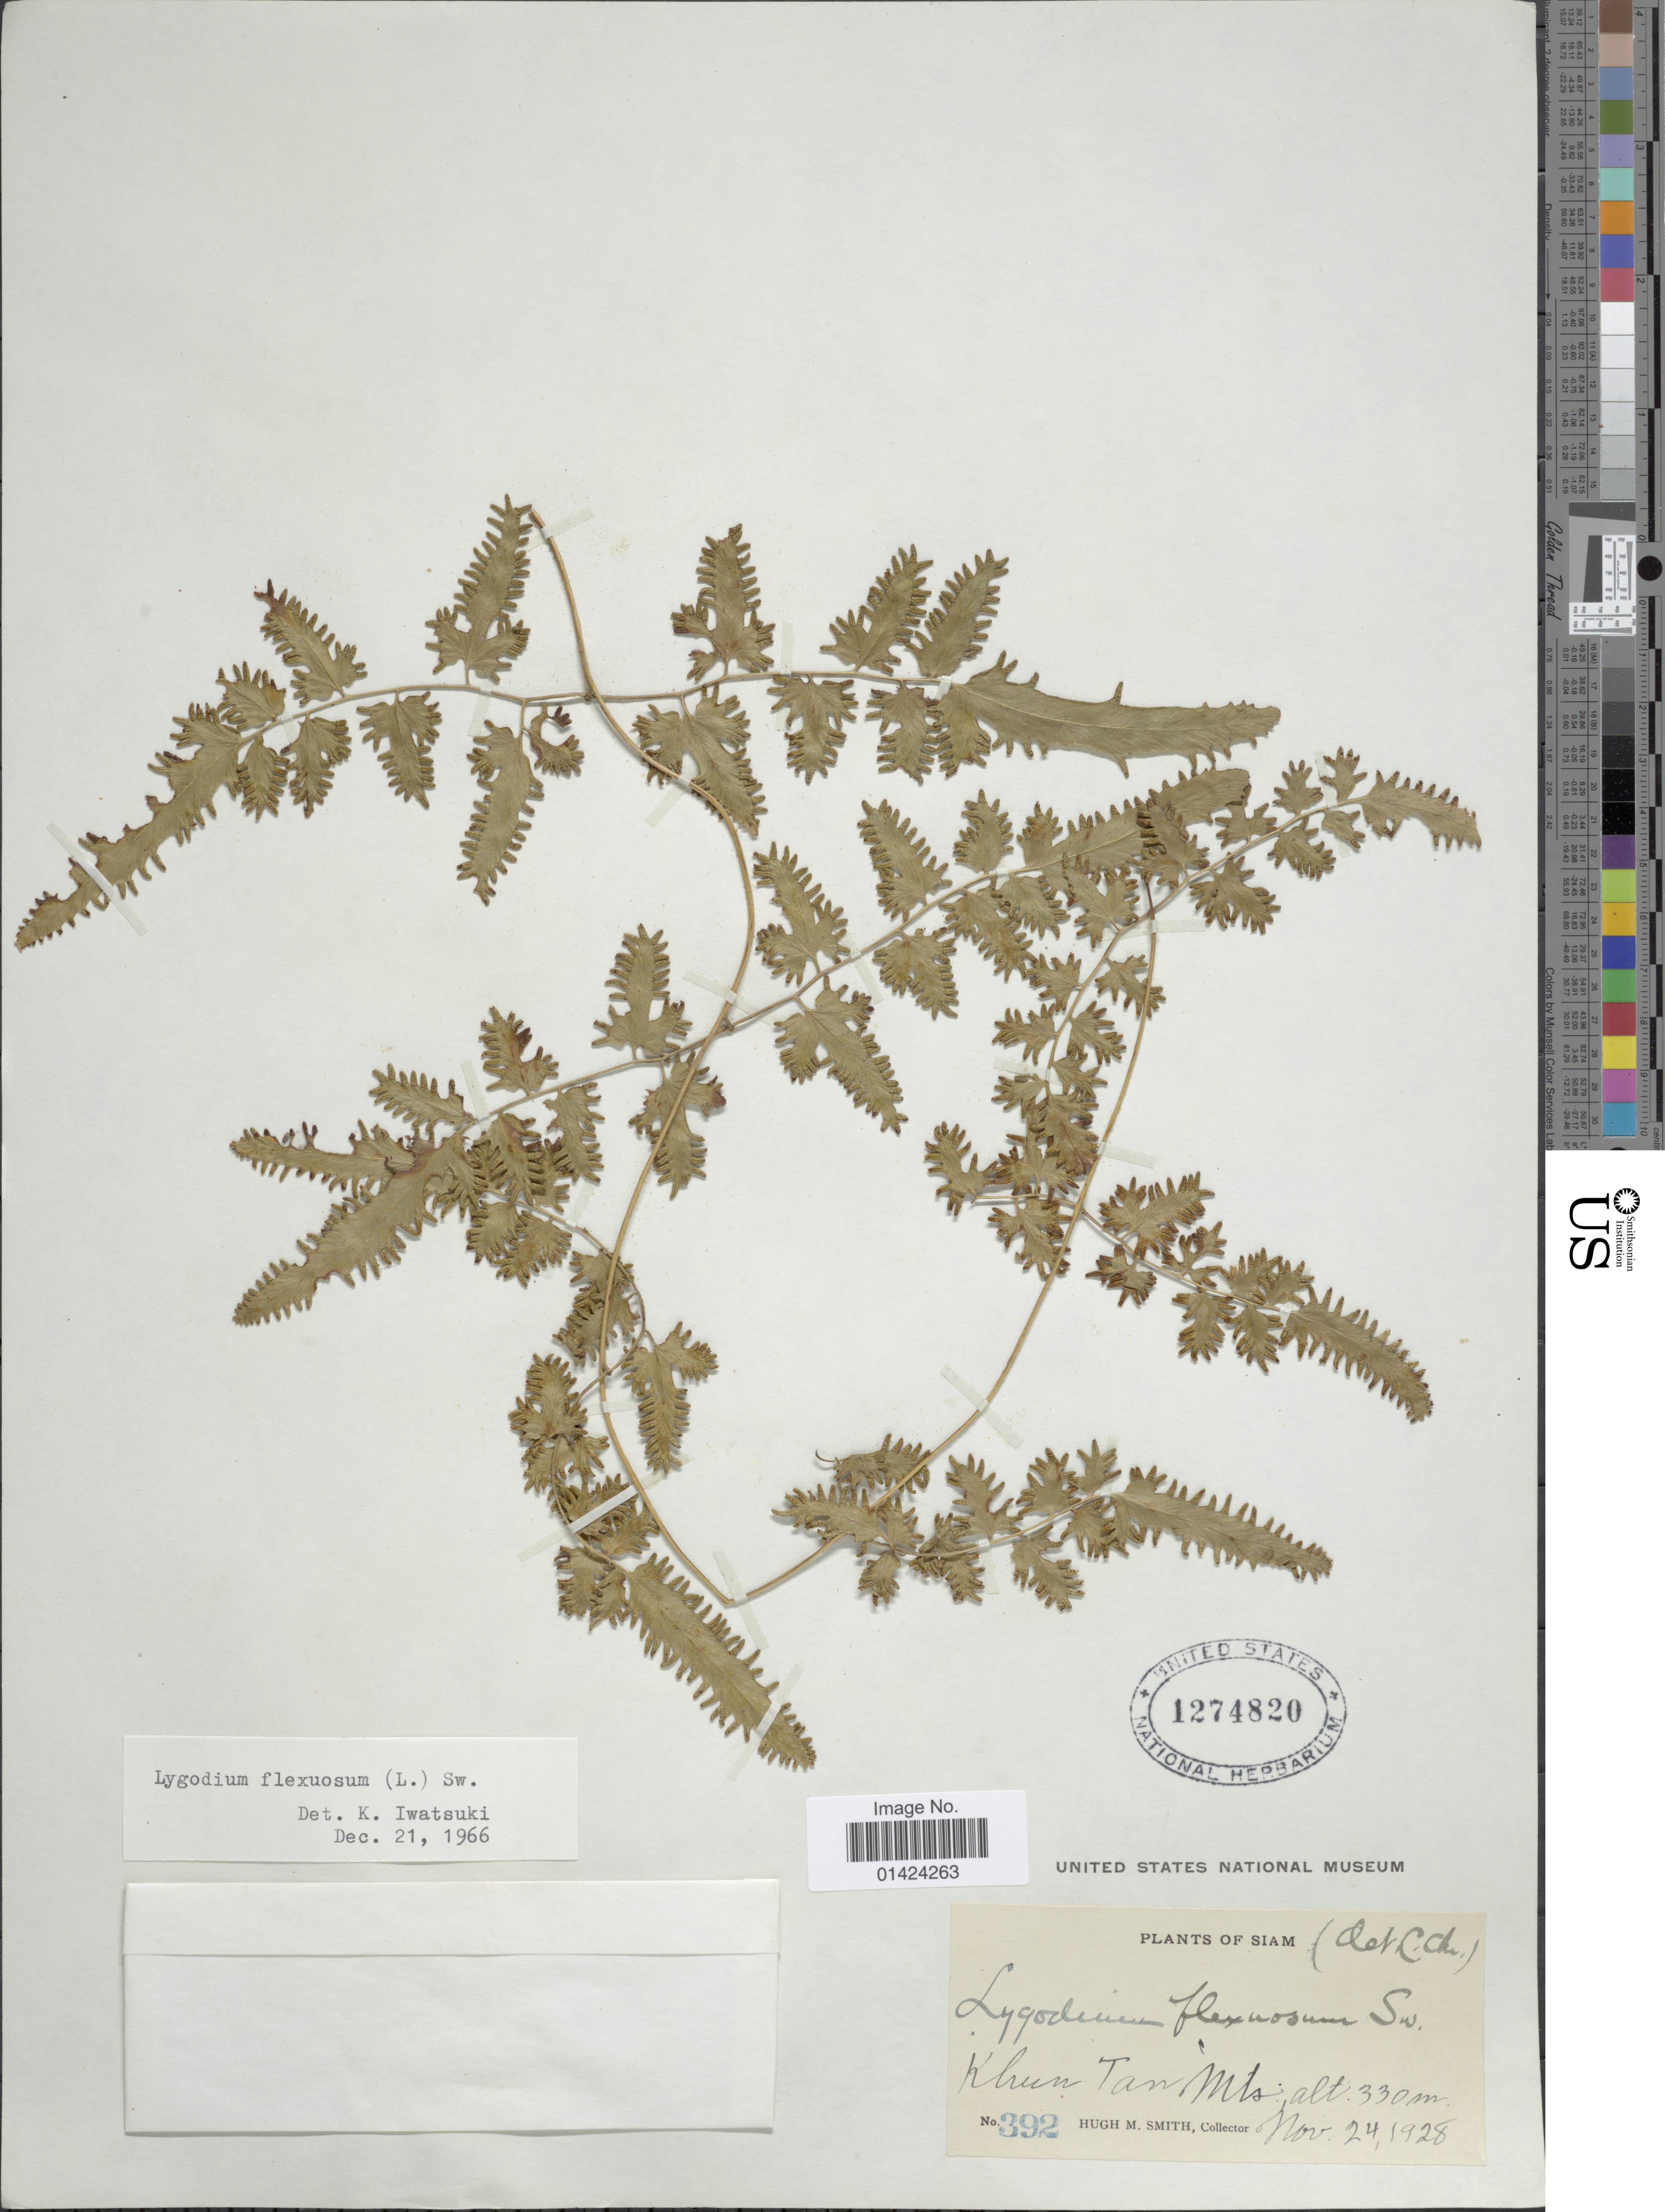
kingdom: Plantae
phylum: Tracheophyta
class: Polypodiopsida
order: Schizaeales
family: Lygodiaceae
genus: Lygodium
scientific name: Lygodium flexuosum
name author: Sw.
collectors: H. M. Smith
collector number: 392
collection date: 1928-11-24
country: Thailand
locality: Siam. Khun Tan Mts.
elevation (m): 330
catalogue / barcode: US 1274820